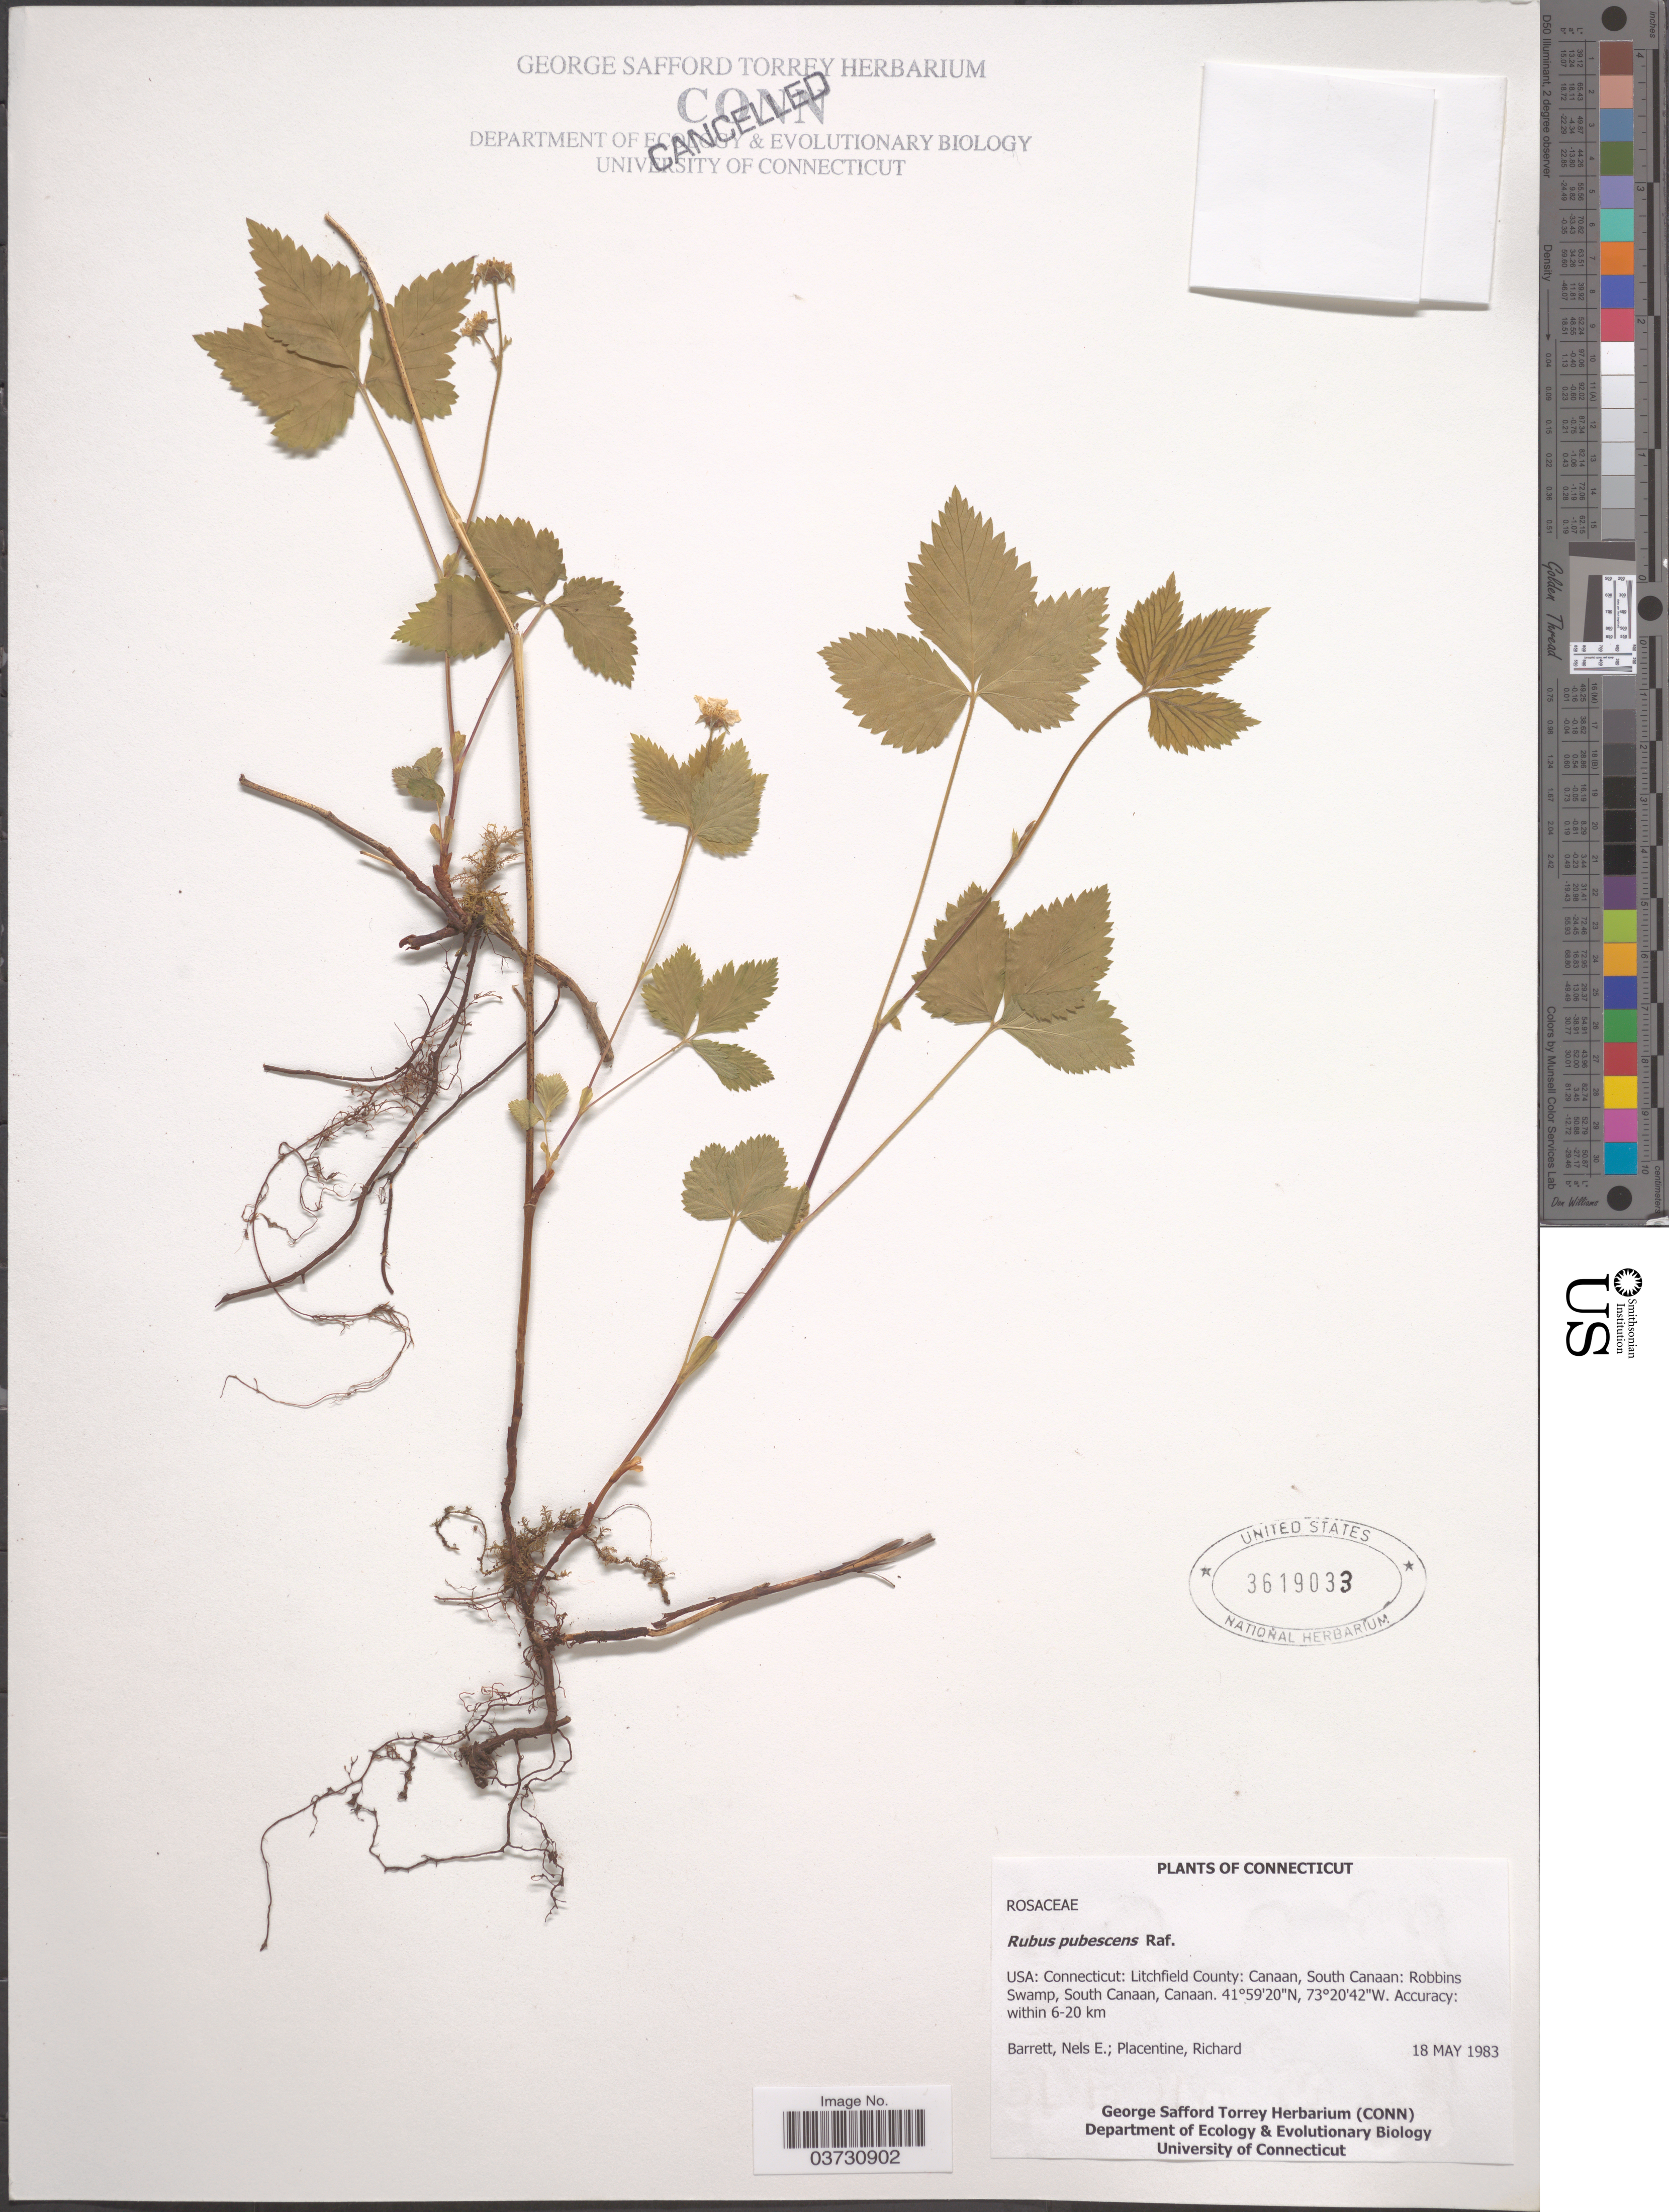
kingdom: Plantae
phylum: Tracheophyta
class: Magnoliopsida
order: Rosales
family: Rosaceae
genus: Rubus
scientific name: Rubus pubescens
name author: Raf.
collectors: N. Barrett & R. Placentine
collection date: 1983-05-18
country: United States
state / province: Connecticut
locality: Litchfield County: Canaan, South Canaan: Robbins Swamp, South Canaan, Canaan. Accuracy: within 6-20 km.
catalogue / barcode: US 3619033